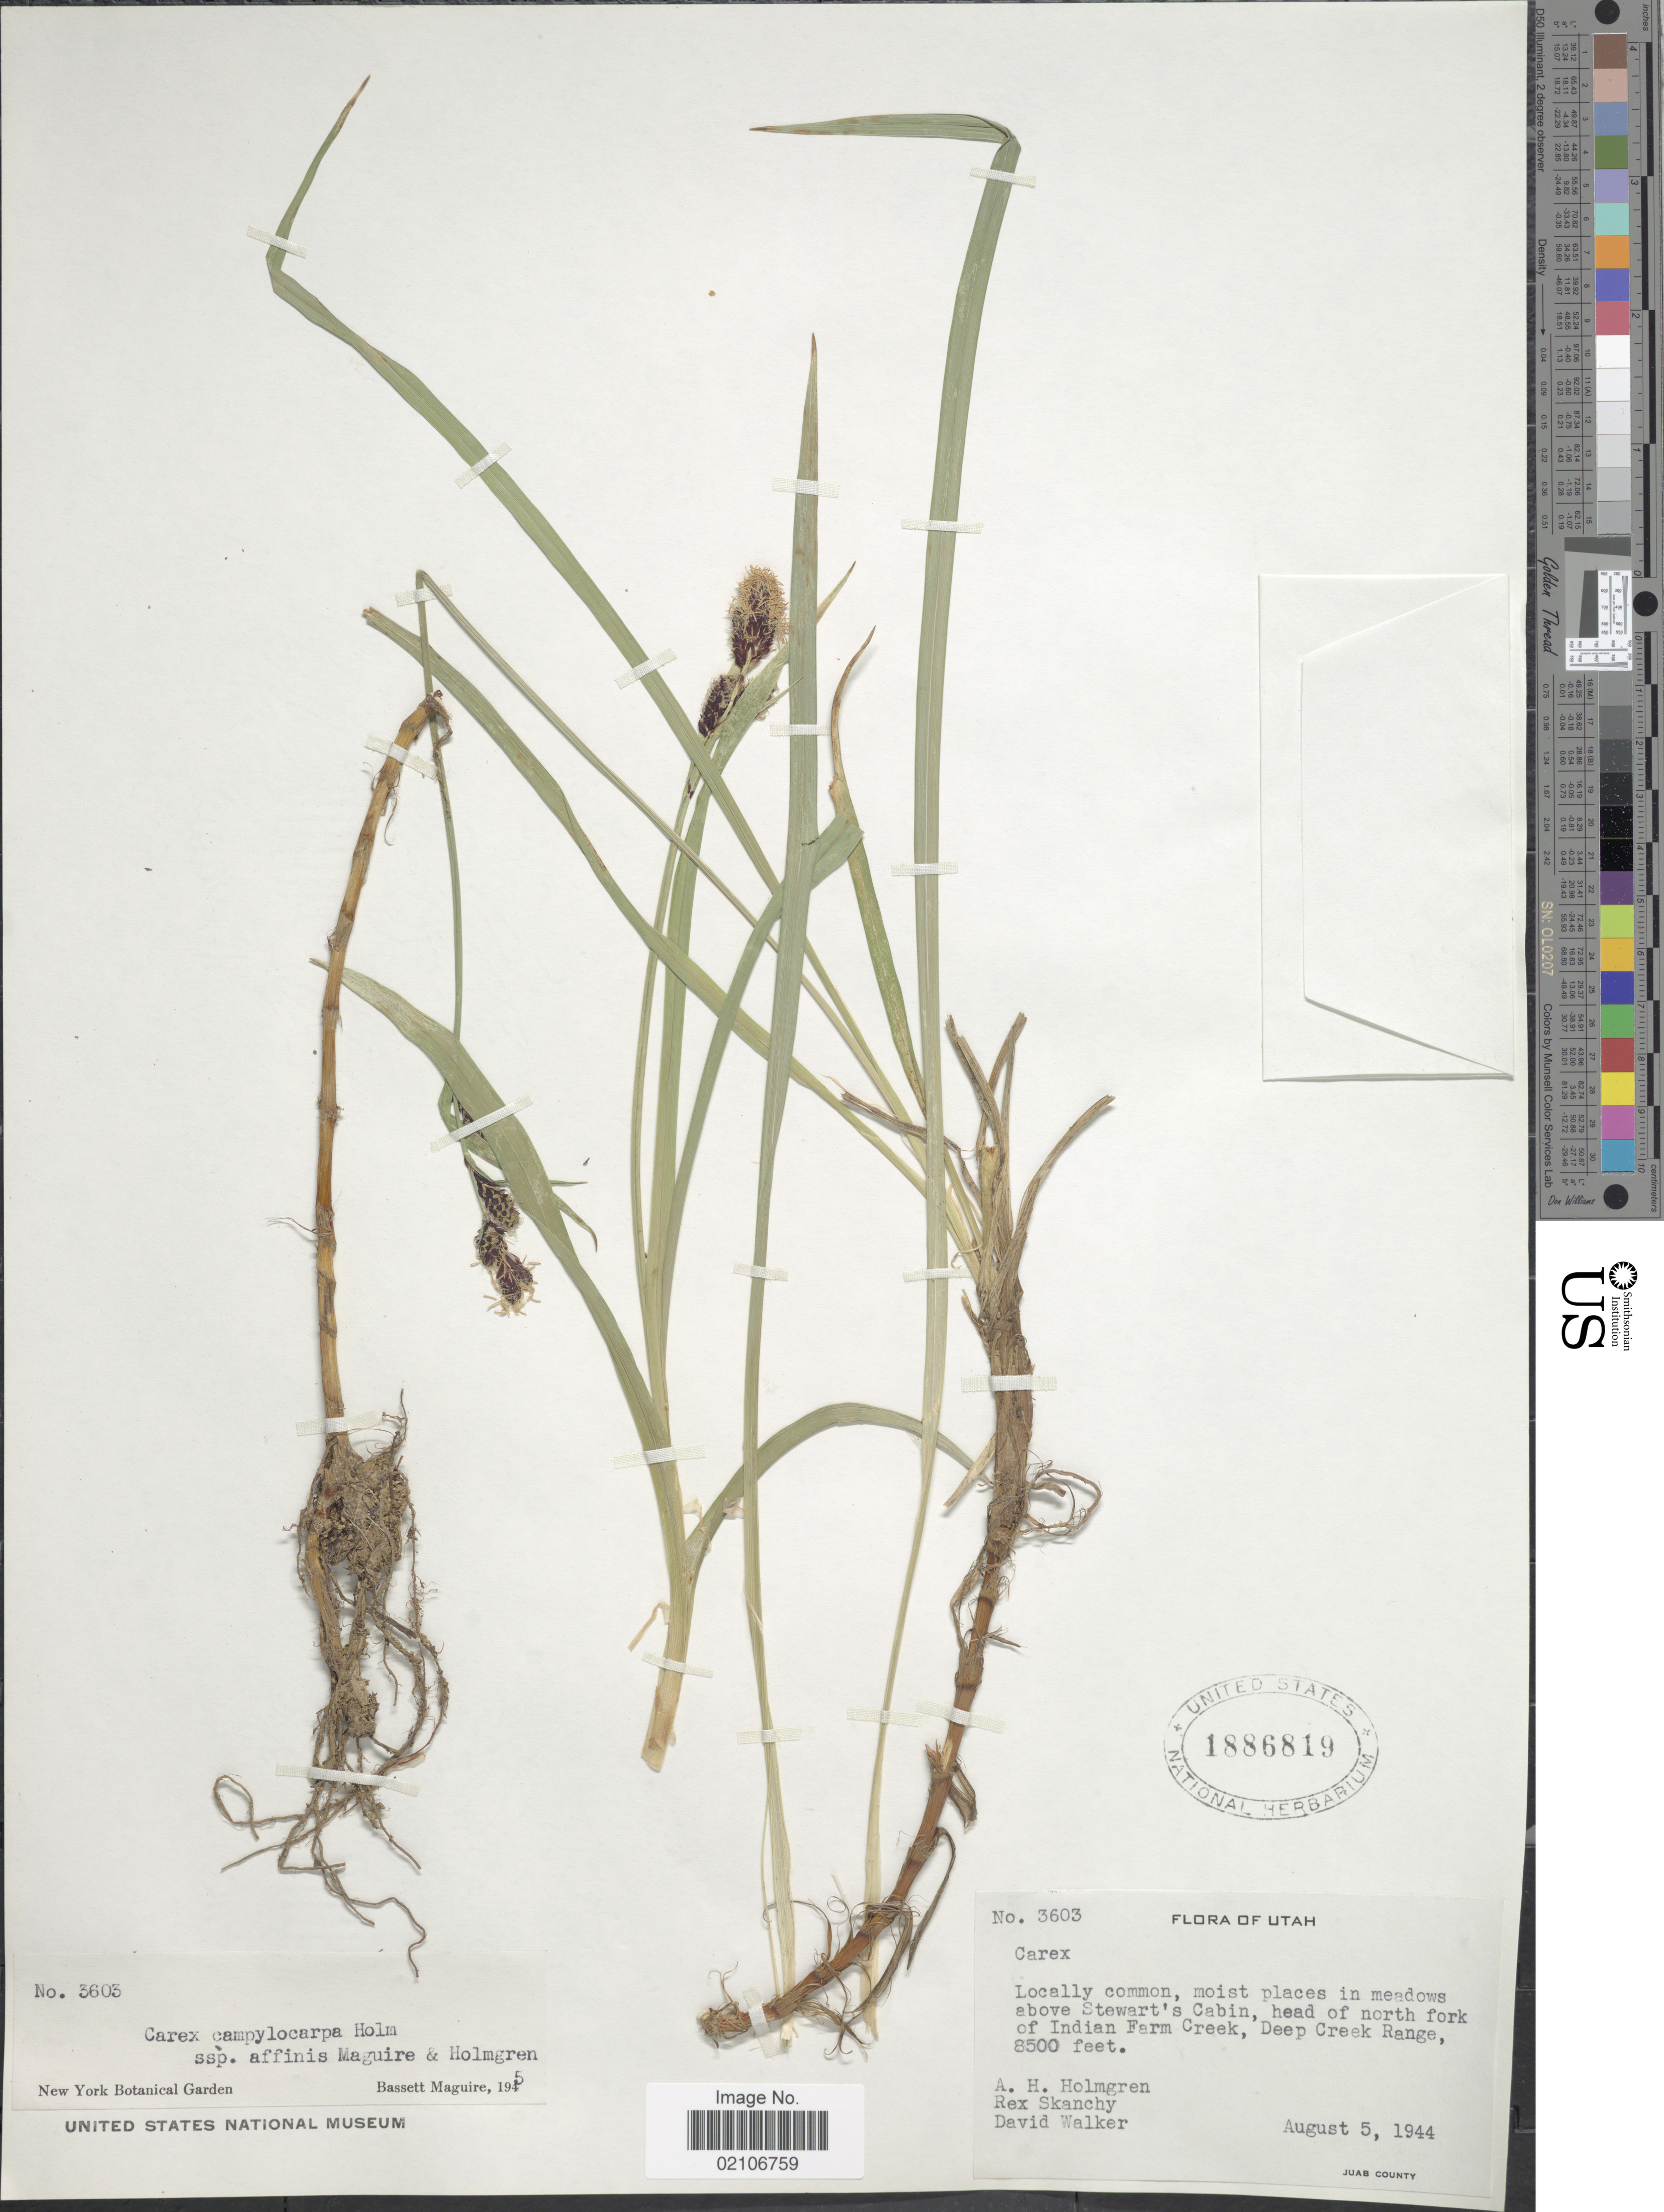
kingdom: Plantae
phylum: Tracheophyta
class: Liliopsida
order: Poales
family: Cyperaceae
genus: Carex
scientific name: Carex scopulorum var. bracteosa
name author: (L.H. Bailey) F.J. Herm.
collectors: A. H. Holmgren, R. Skanchy & D. Walker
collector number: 3603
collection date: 1944-08-05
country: United States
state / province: Utah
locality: Locally common, moist places in meadows above Stewart's Cabin, head of north fork of Indian Farm Creek, Deep Creek Range, Juab County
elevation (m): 2591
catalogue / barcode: US 1886819